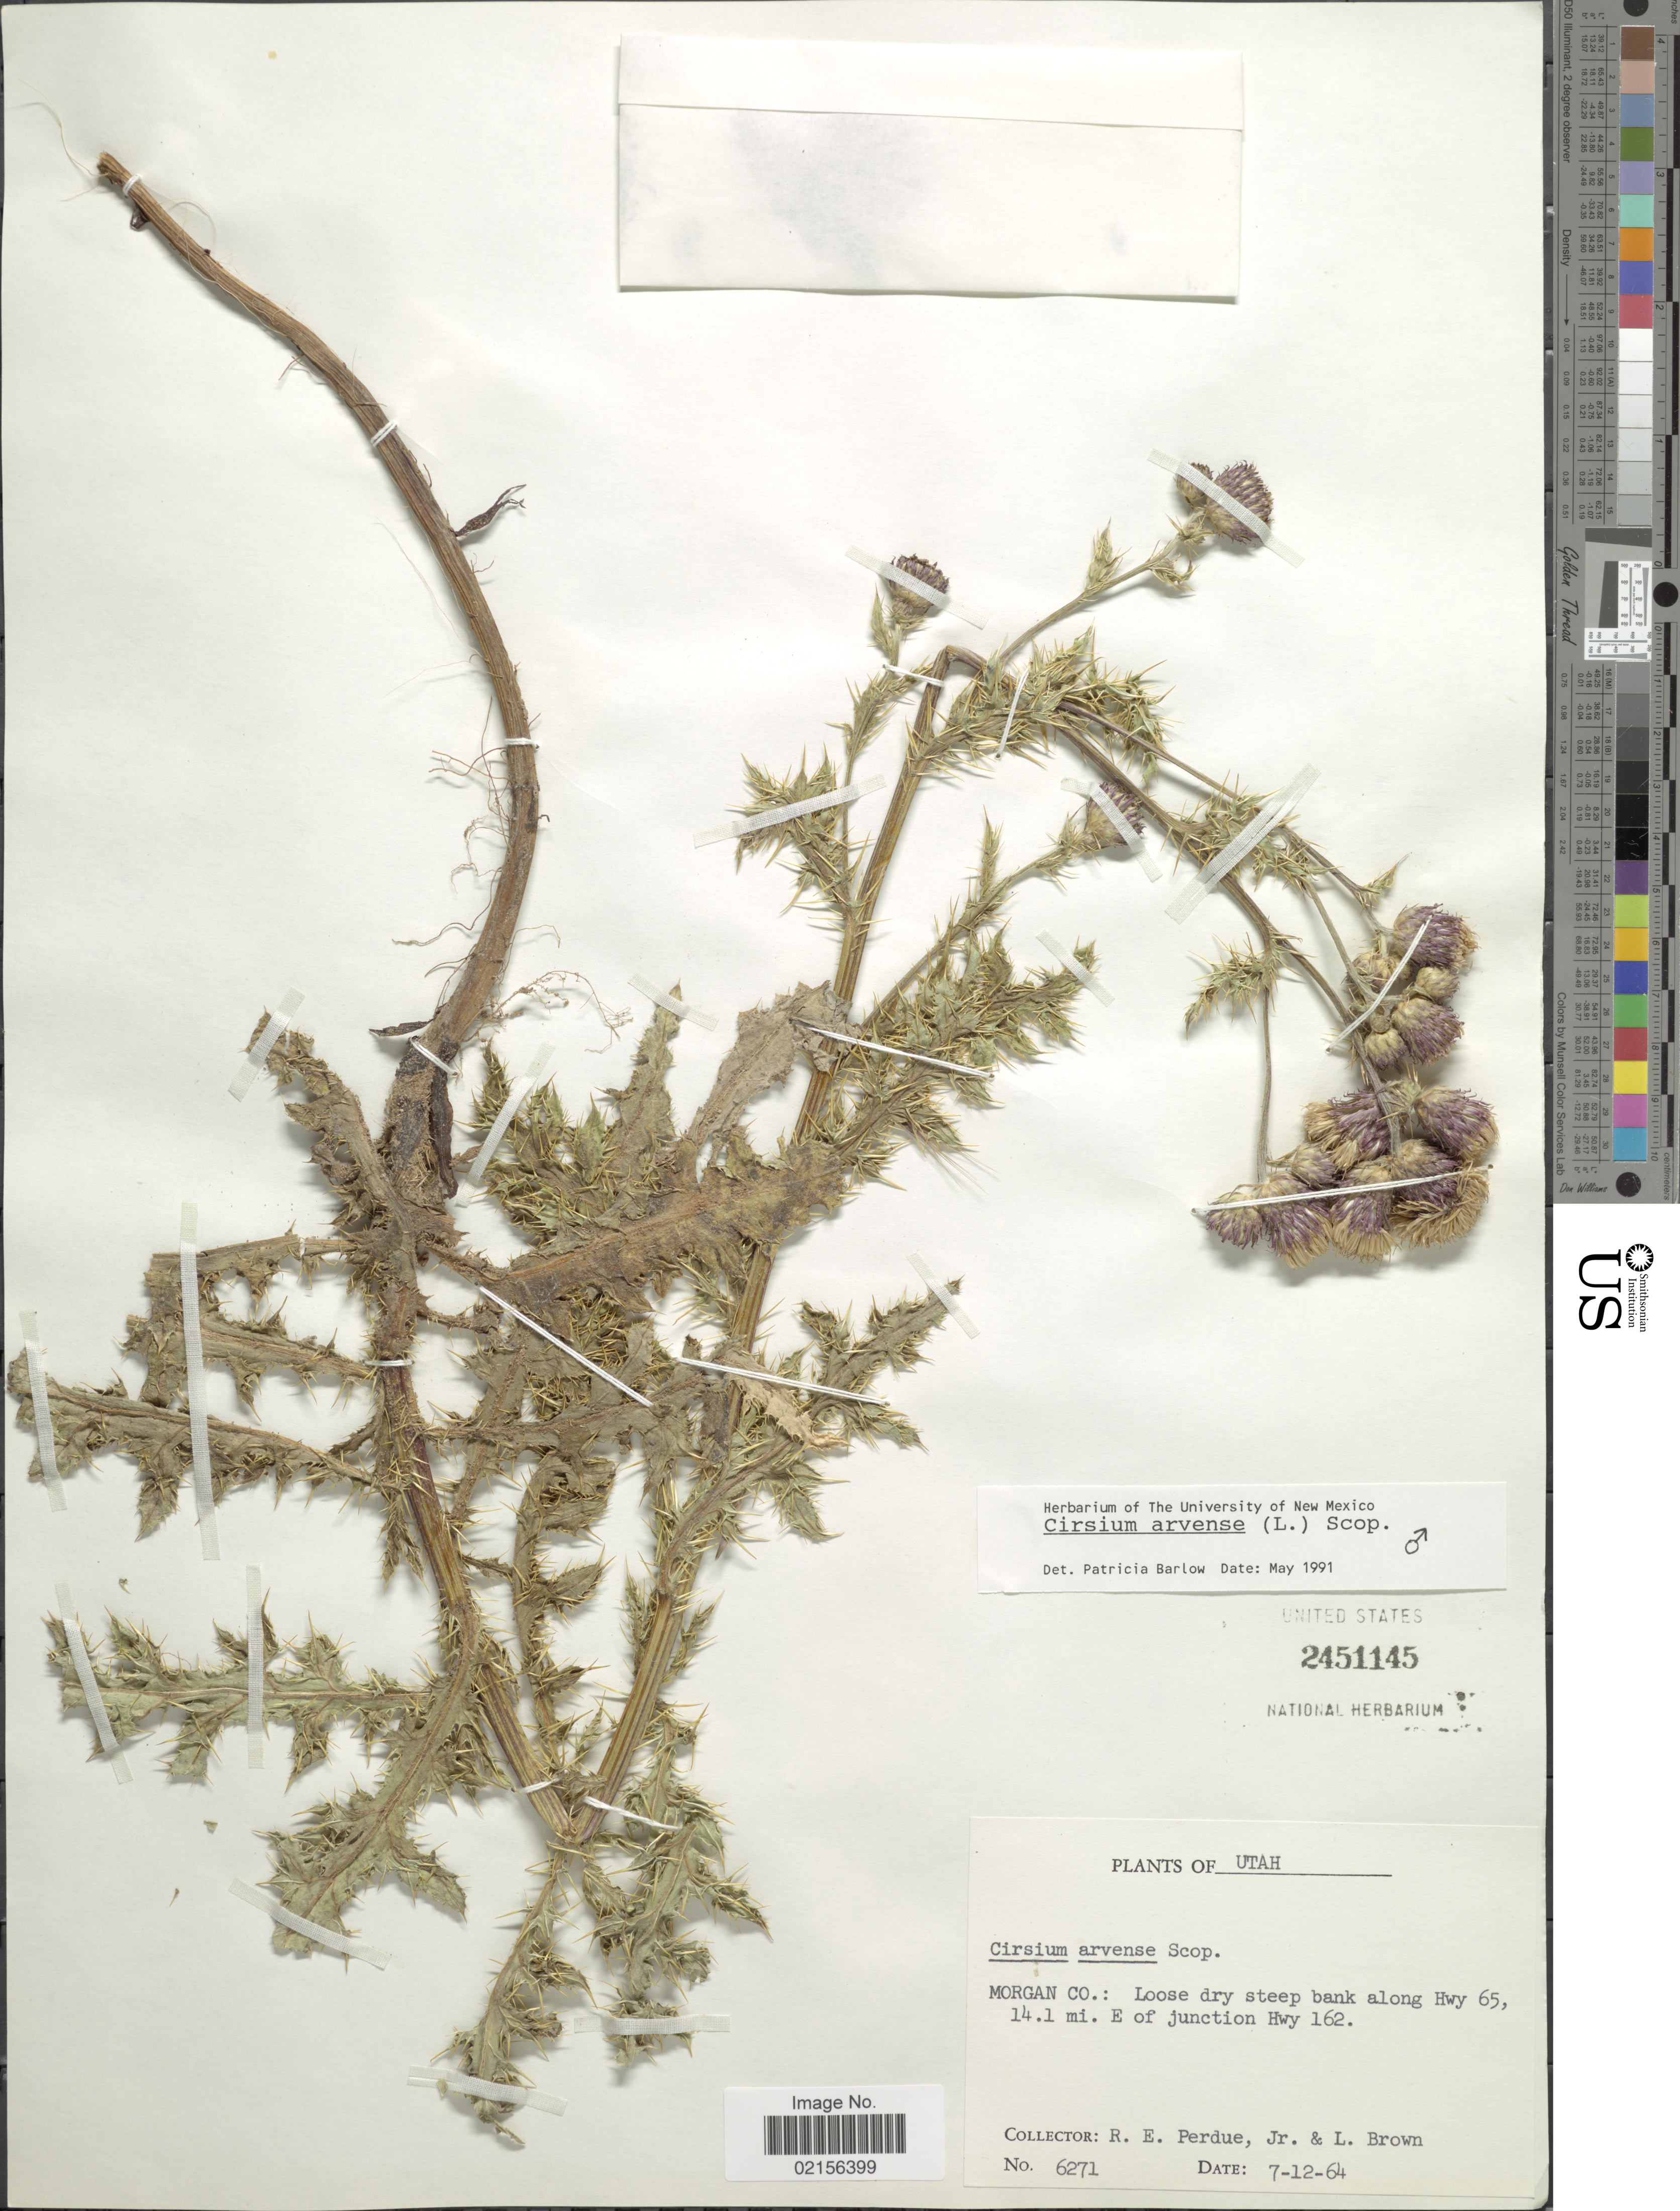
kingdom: Plantae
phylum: Tracheophyta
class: Magnoliopsida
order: Asterales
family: Asteraceae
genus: Cirsium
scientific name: Cirsium arvense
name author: (L.) Scop.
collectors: R. E. Perdue & L. Brown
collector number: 6271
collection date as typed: Transcribed d/m/y: 7/12/64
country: United States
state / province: Utah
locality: Morgan Co: Loose dry steep bank along Hwy 65, 14.1 mi E of Junction Hwy 162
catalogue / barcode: US 2451145